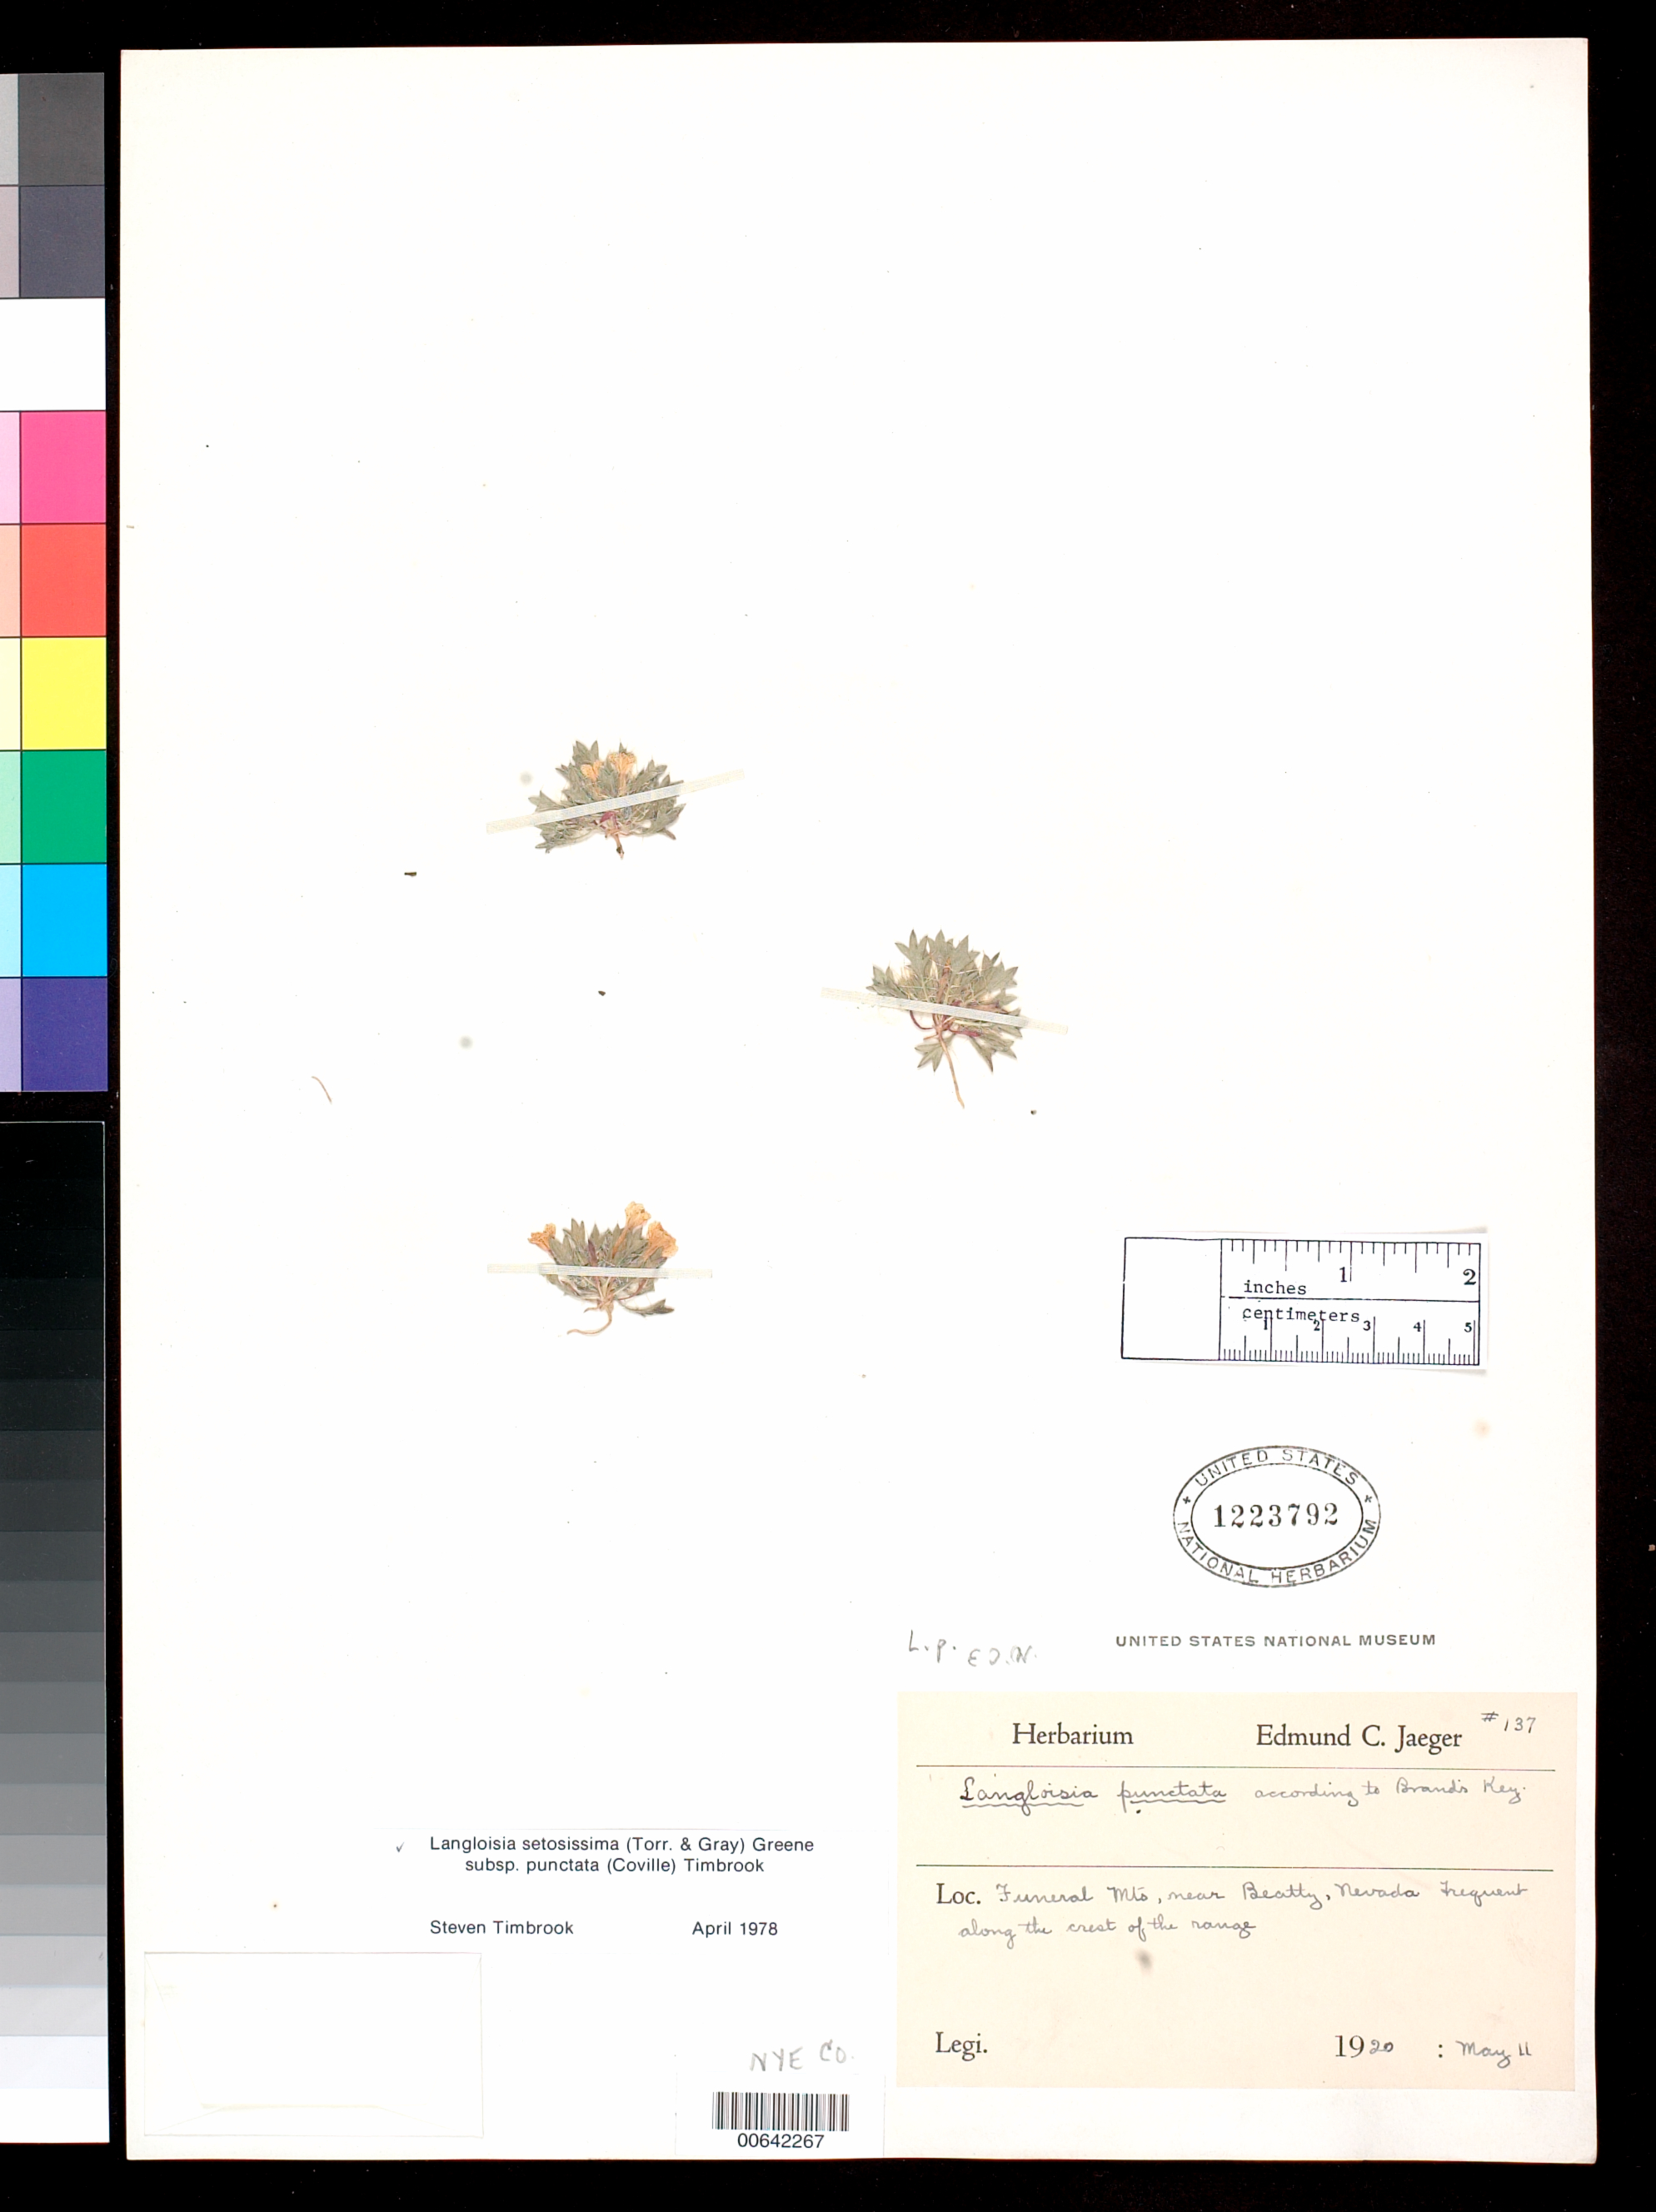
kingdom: Plantae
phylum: Tracheophyta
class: Magnoliopsida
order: Ericales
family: Polemoniaceae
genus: Langloisia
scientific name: Langloisia setosissima subsp. punctata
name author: (A. Gray ex Coville) Timbrook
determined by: Timbrook, S.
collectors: E. Jaeger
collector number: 137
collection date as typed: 11 May 1920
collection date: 1920-05-11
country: United States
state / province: Nevada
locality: Funeral Mts., near Beatty.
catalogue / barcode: US 1223792